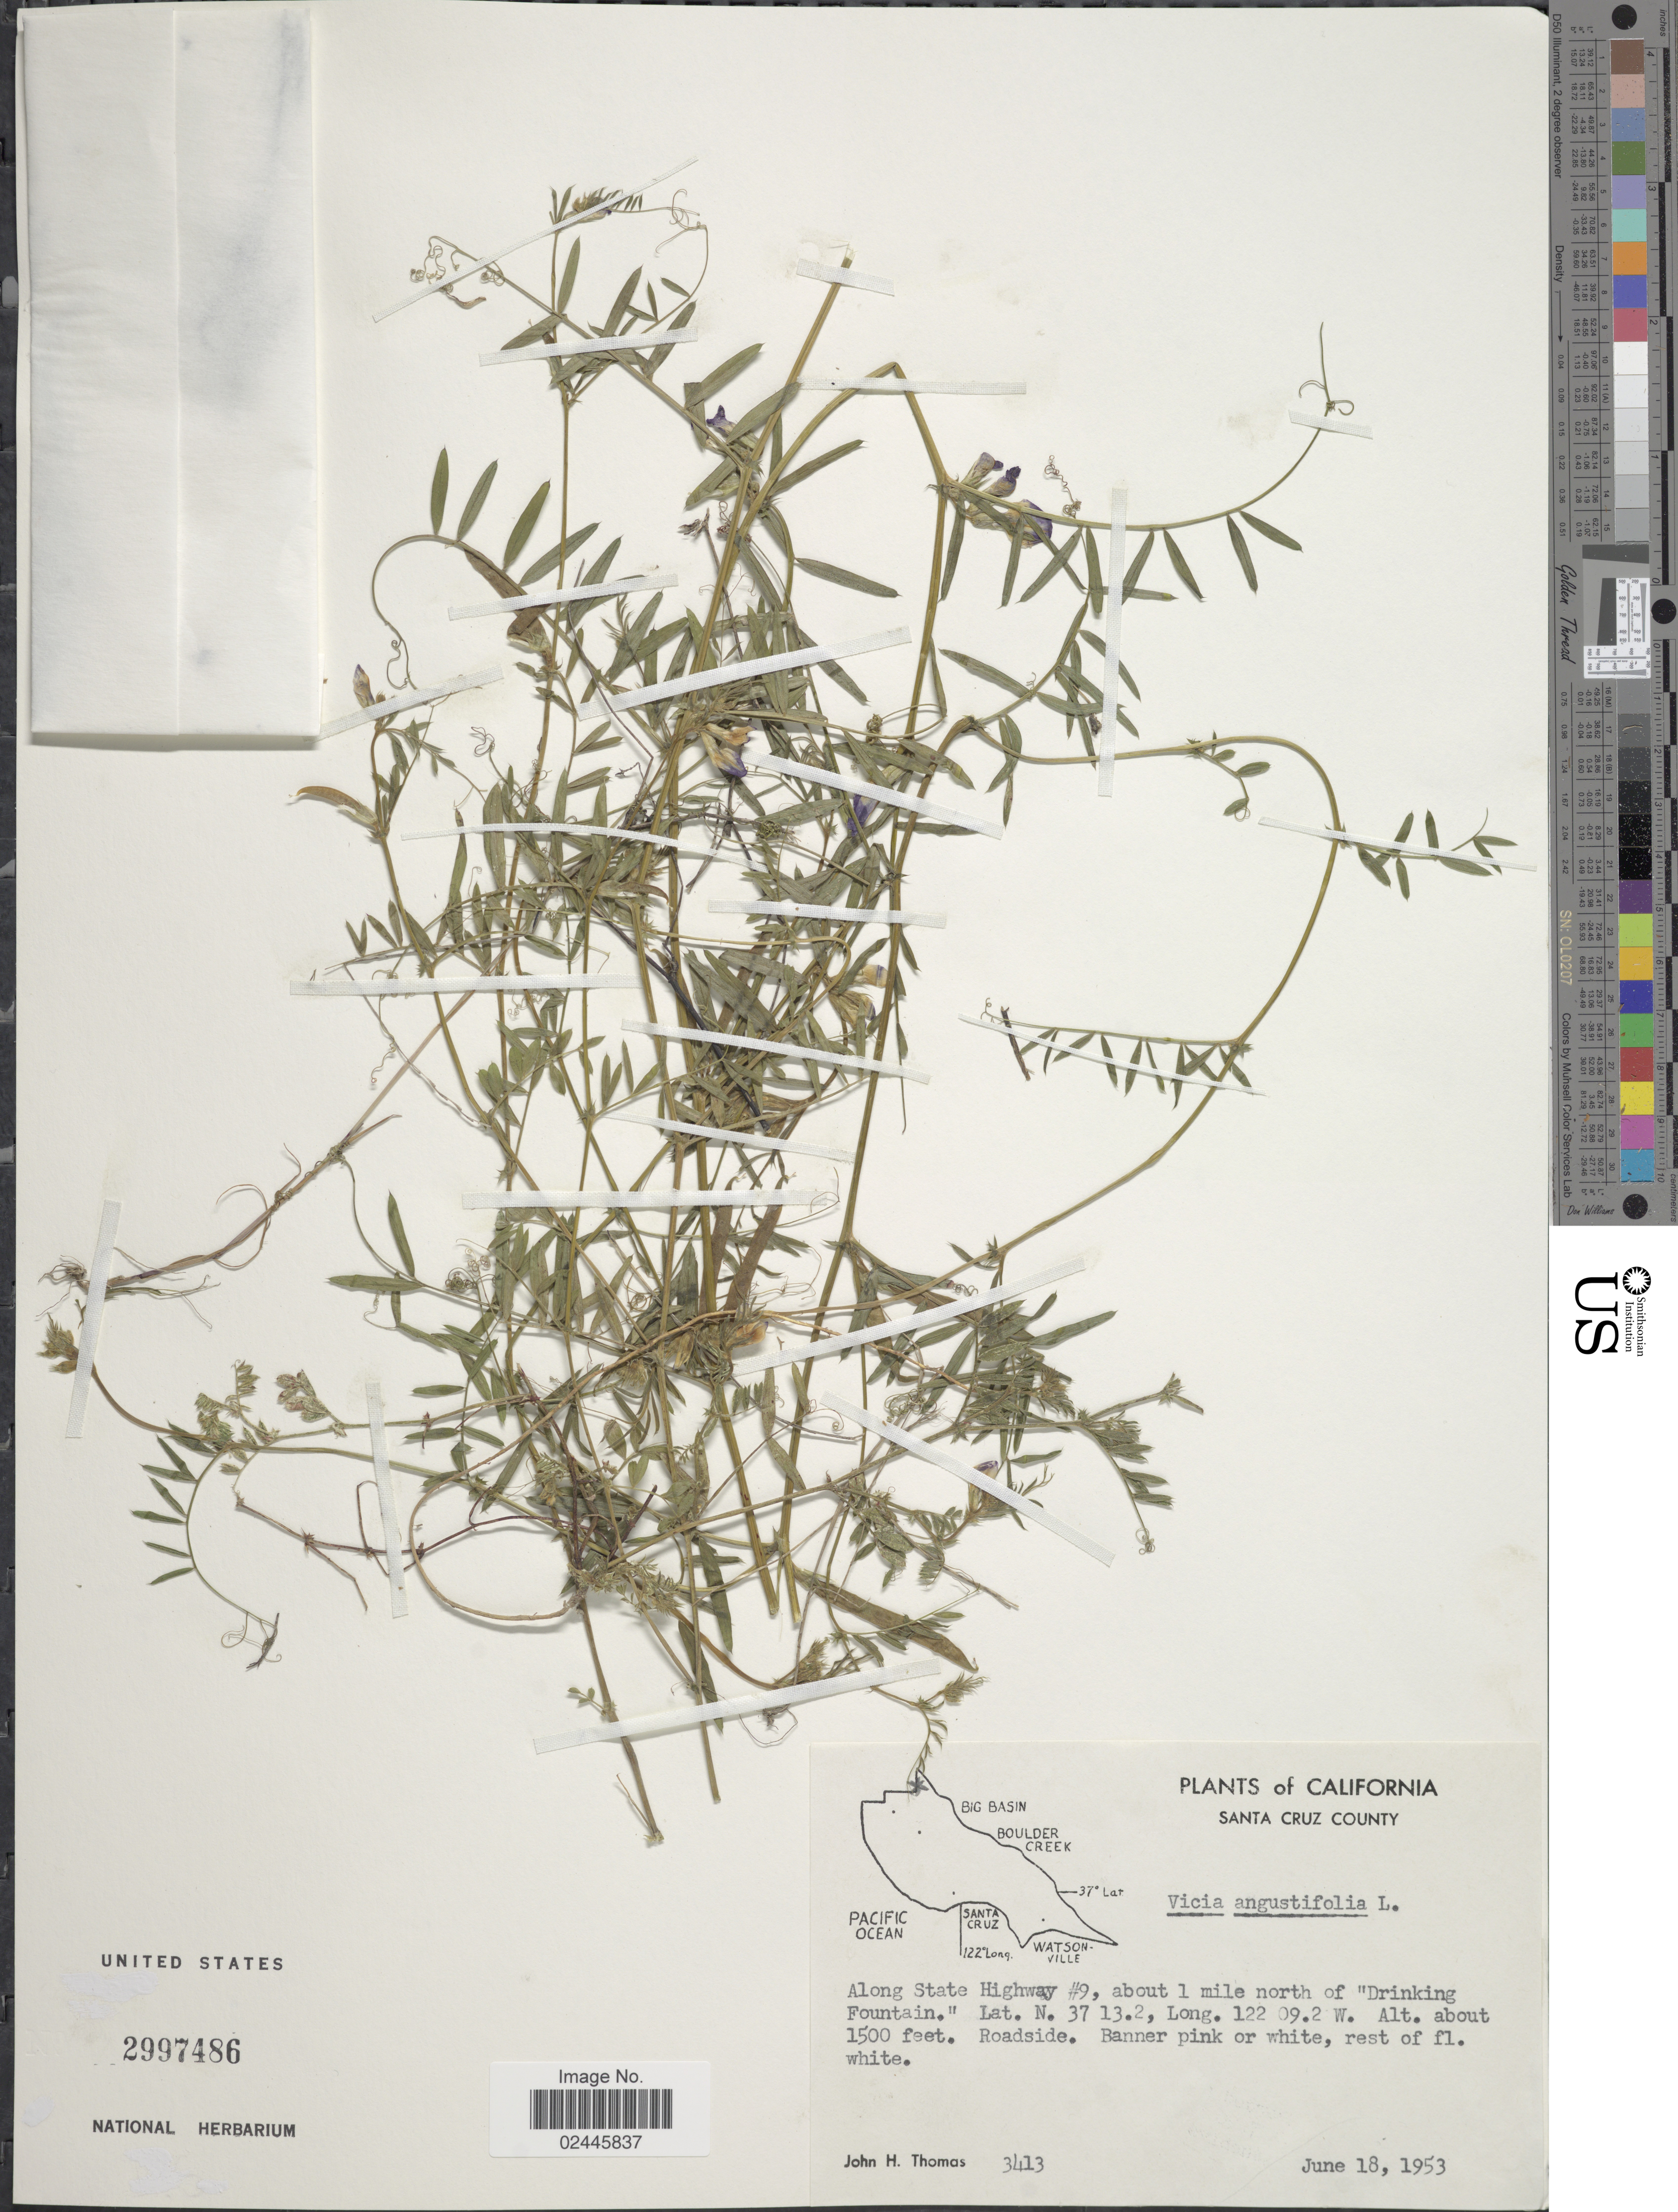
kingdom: Plantae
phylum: Tracheophyta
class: Magnoliopsida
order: Fabales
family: Fabaceae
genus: Vicia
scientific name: Vicia angustifolia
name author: L.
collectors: J. H. Thomas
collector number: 3413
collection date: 1953-06-18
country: United States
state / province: California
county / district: Santa Cruz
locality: Santa Cruz County, along State Highway #9, about 1 miles north of "Drinking Fountain".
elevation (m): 457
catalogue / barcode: US 2997486